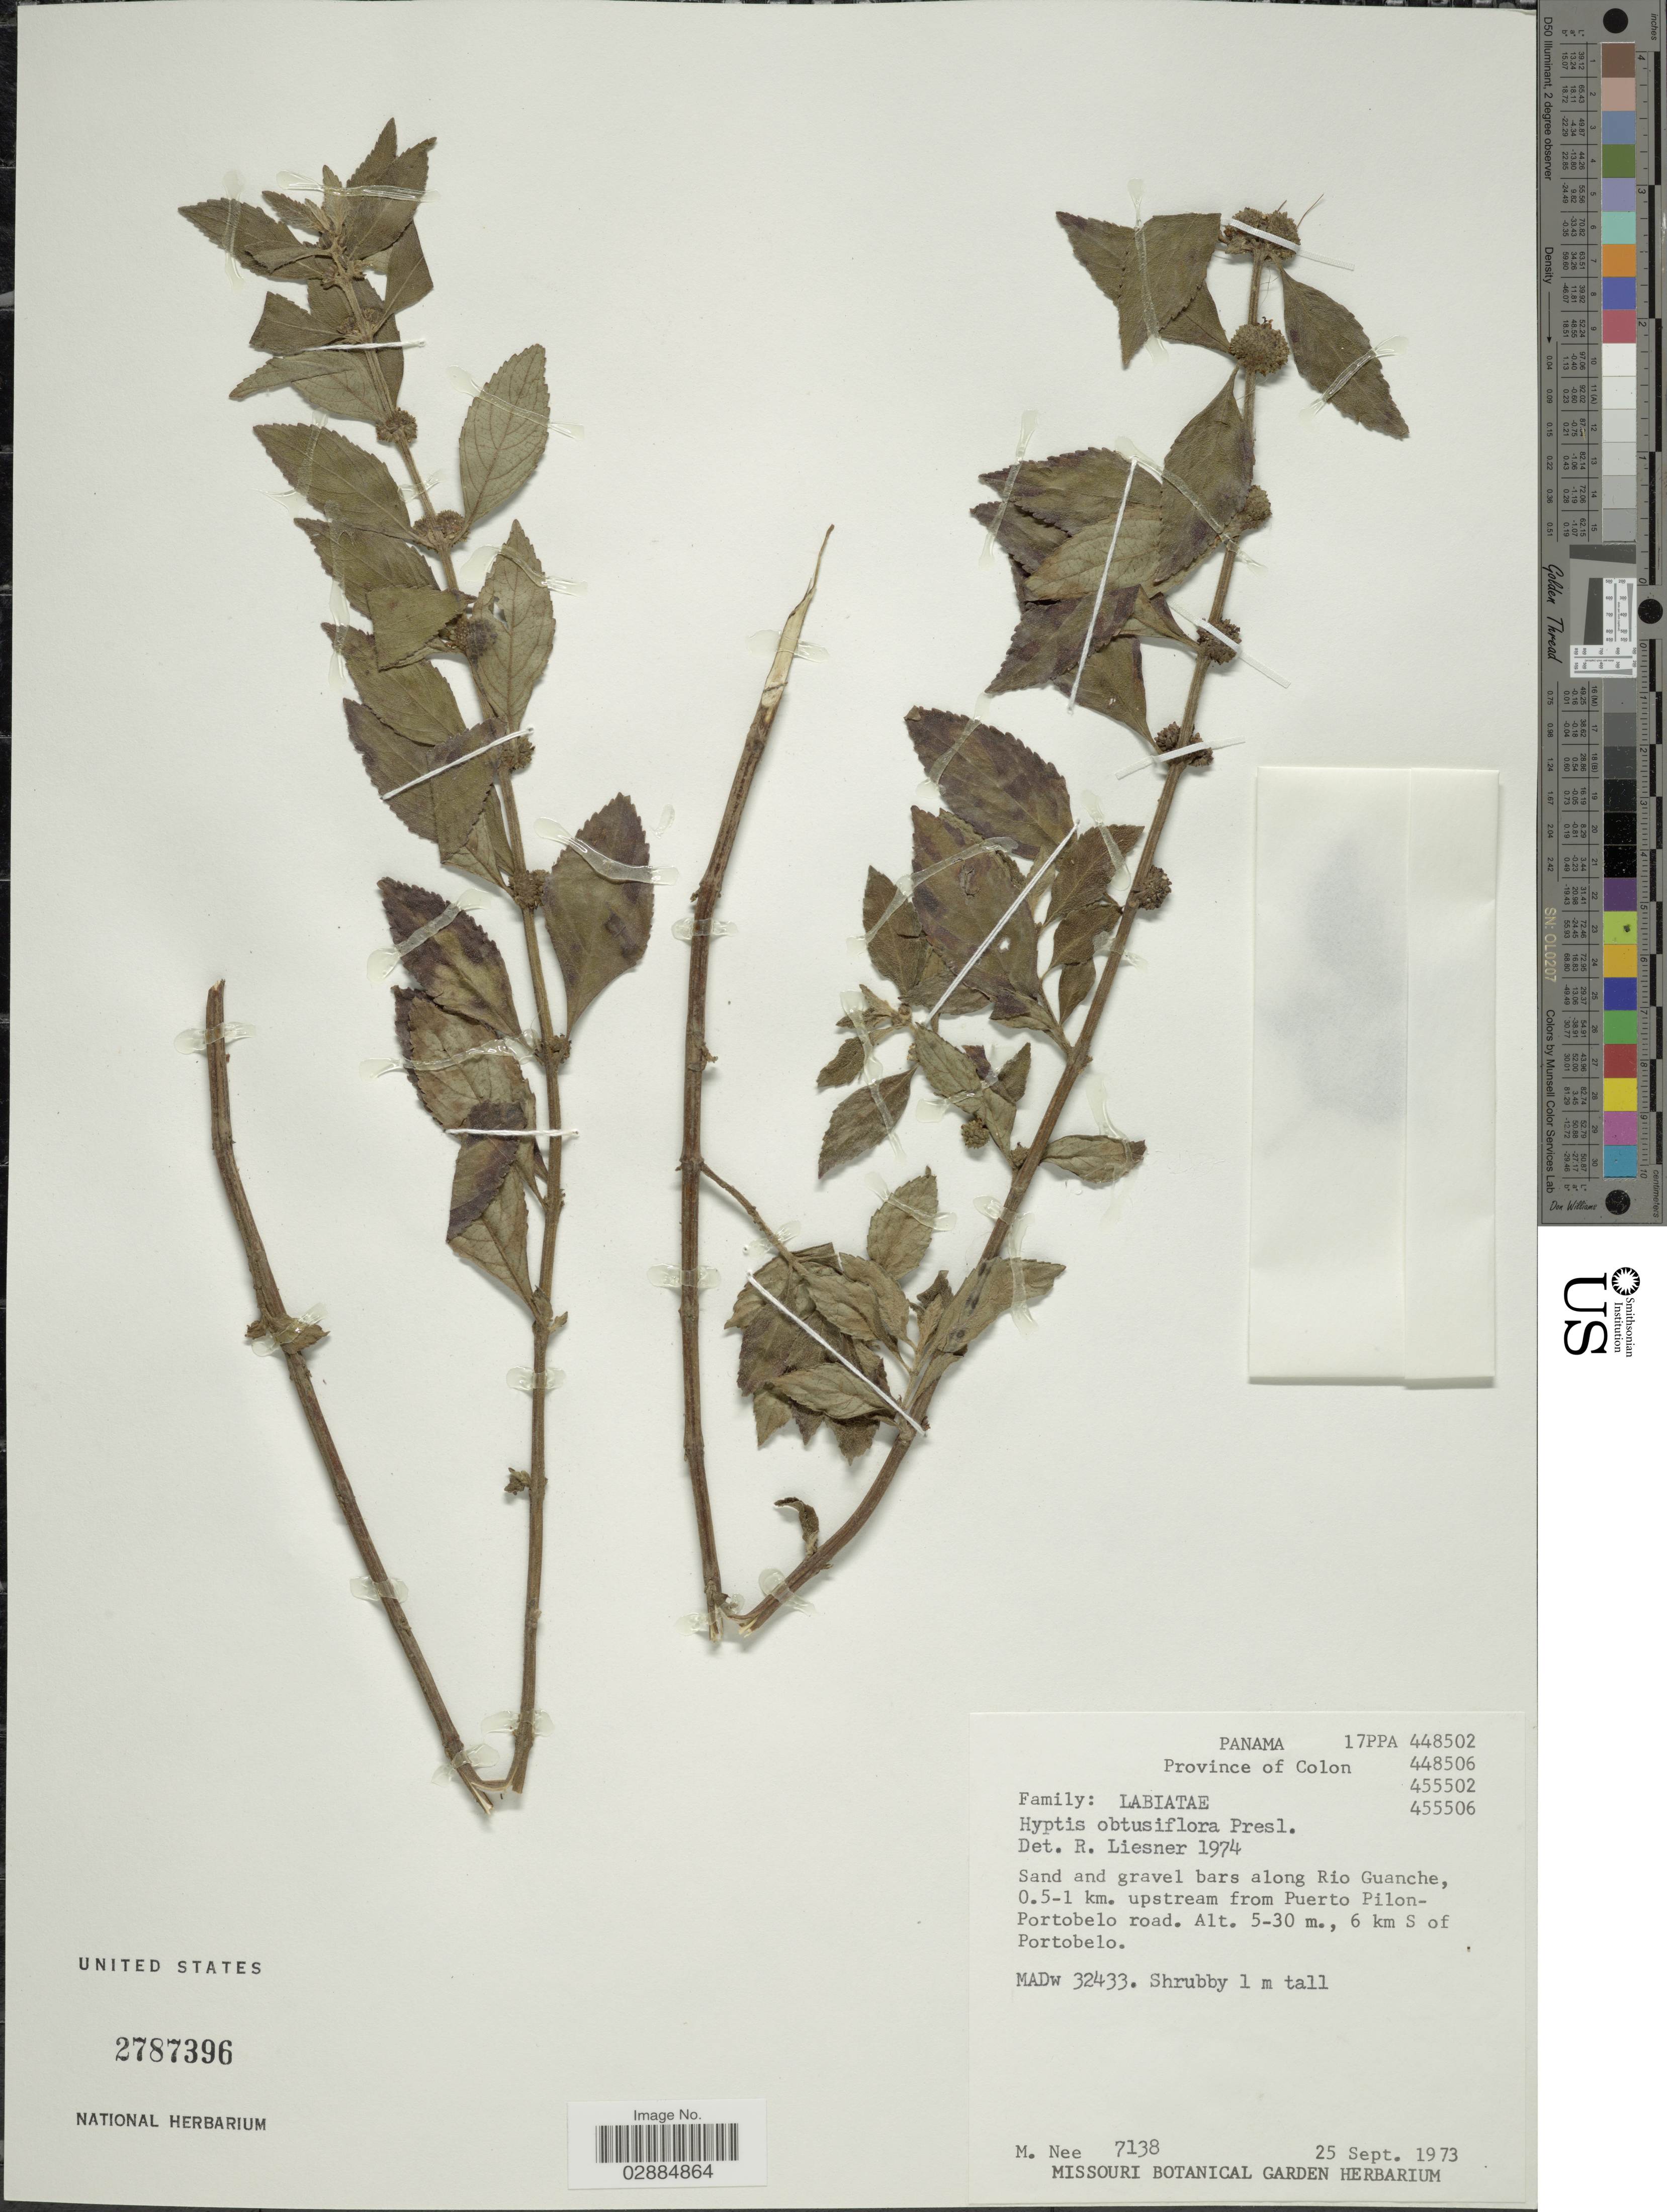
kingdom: Plantae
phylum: Tracheophyta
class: Magnoliopsida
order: Lamiales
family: Lamiaceae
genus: Hyptis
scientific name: Hyptis obtusiflora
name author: C. Presl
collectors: M. Nee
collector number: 7138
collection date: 1973-09-25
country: Panama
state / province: Colón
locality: Sand and gravel bars along Rio Guanche, 0.5-1km. upstream from Puerto Pilon-Portobelo road, 6 km S of Portobelo.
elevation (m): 5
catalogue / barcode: US 2787396